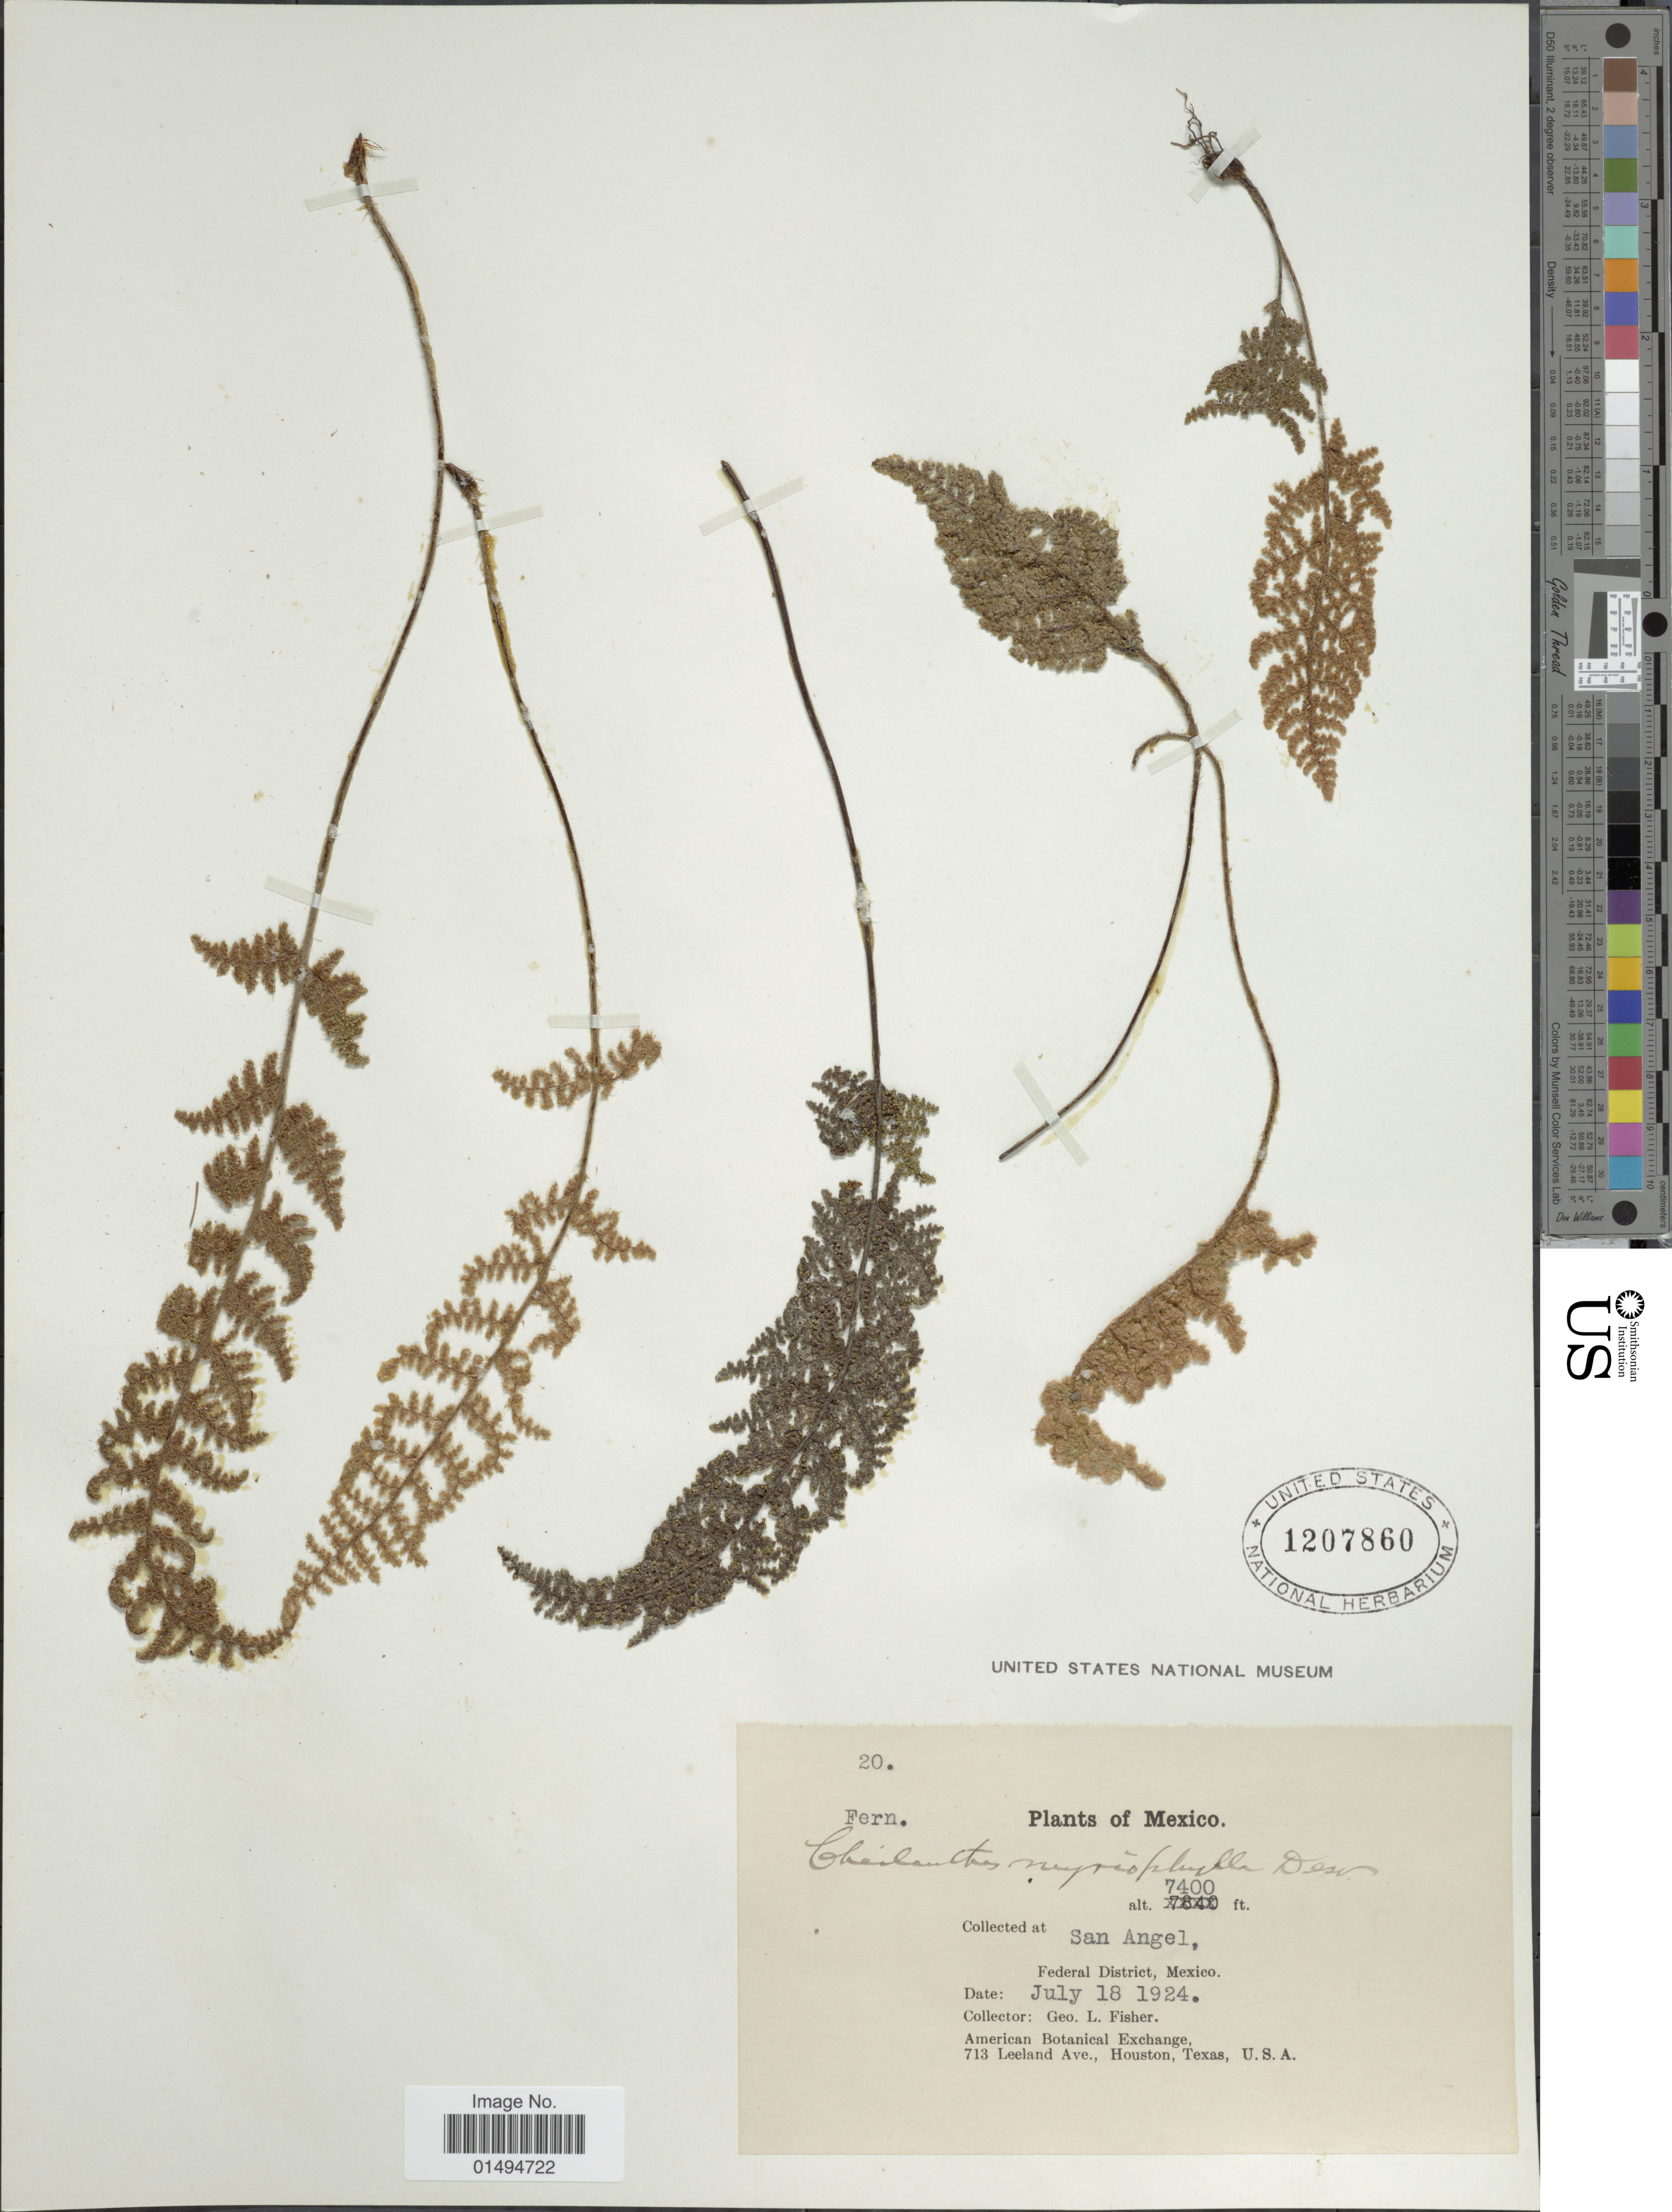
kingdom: Plantae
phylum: Tracheophyta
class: Polypodiopsida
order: Polypodiales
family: Pteridaceae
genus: Myriopteris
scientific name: Myriopteris myriophylla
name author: (Desv.) J. Sm.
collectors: G. L. Fisher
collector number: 20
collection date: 1924-07-18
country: Mexico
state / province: Distrito Federal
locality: San Angel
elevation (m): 2256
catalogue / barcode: US 1207860